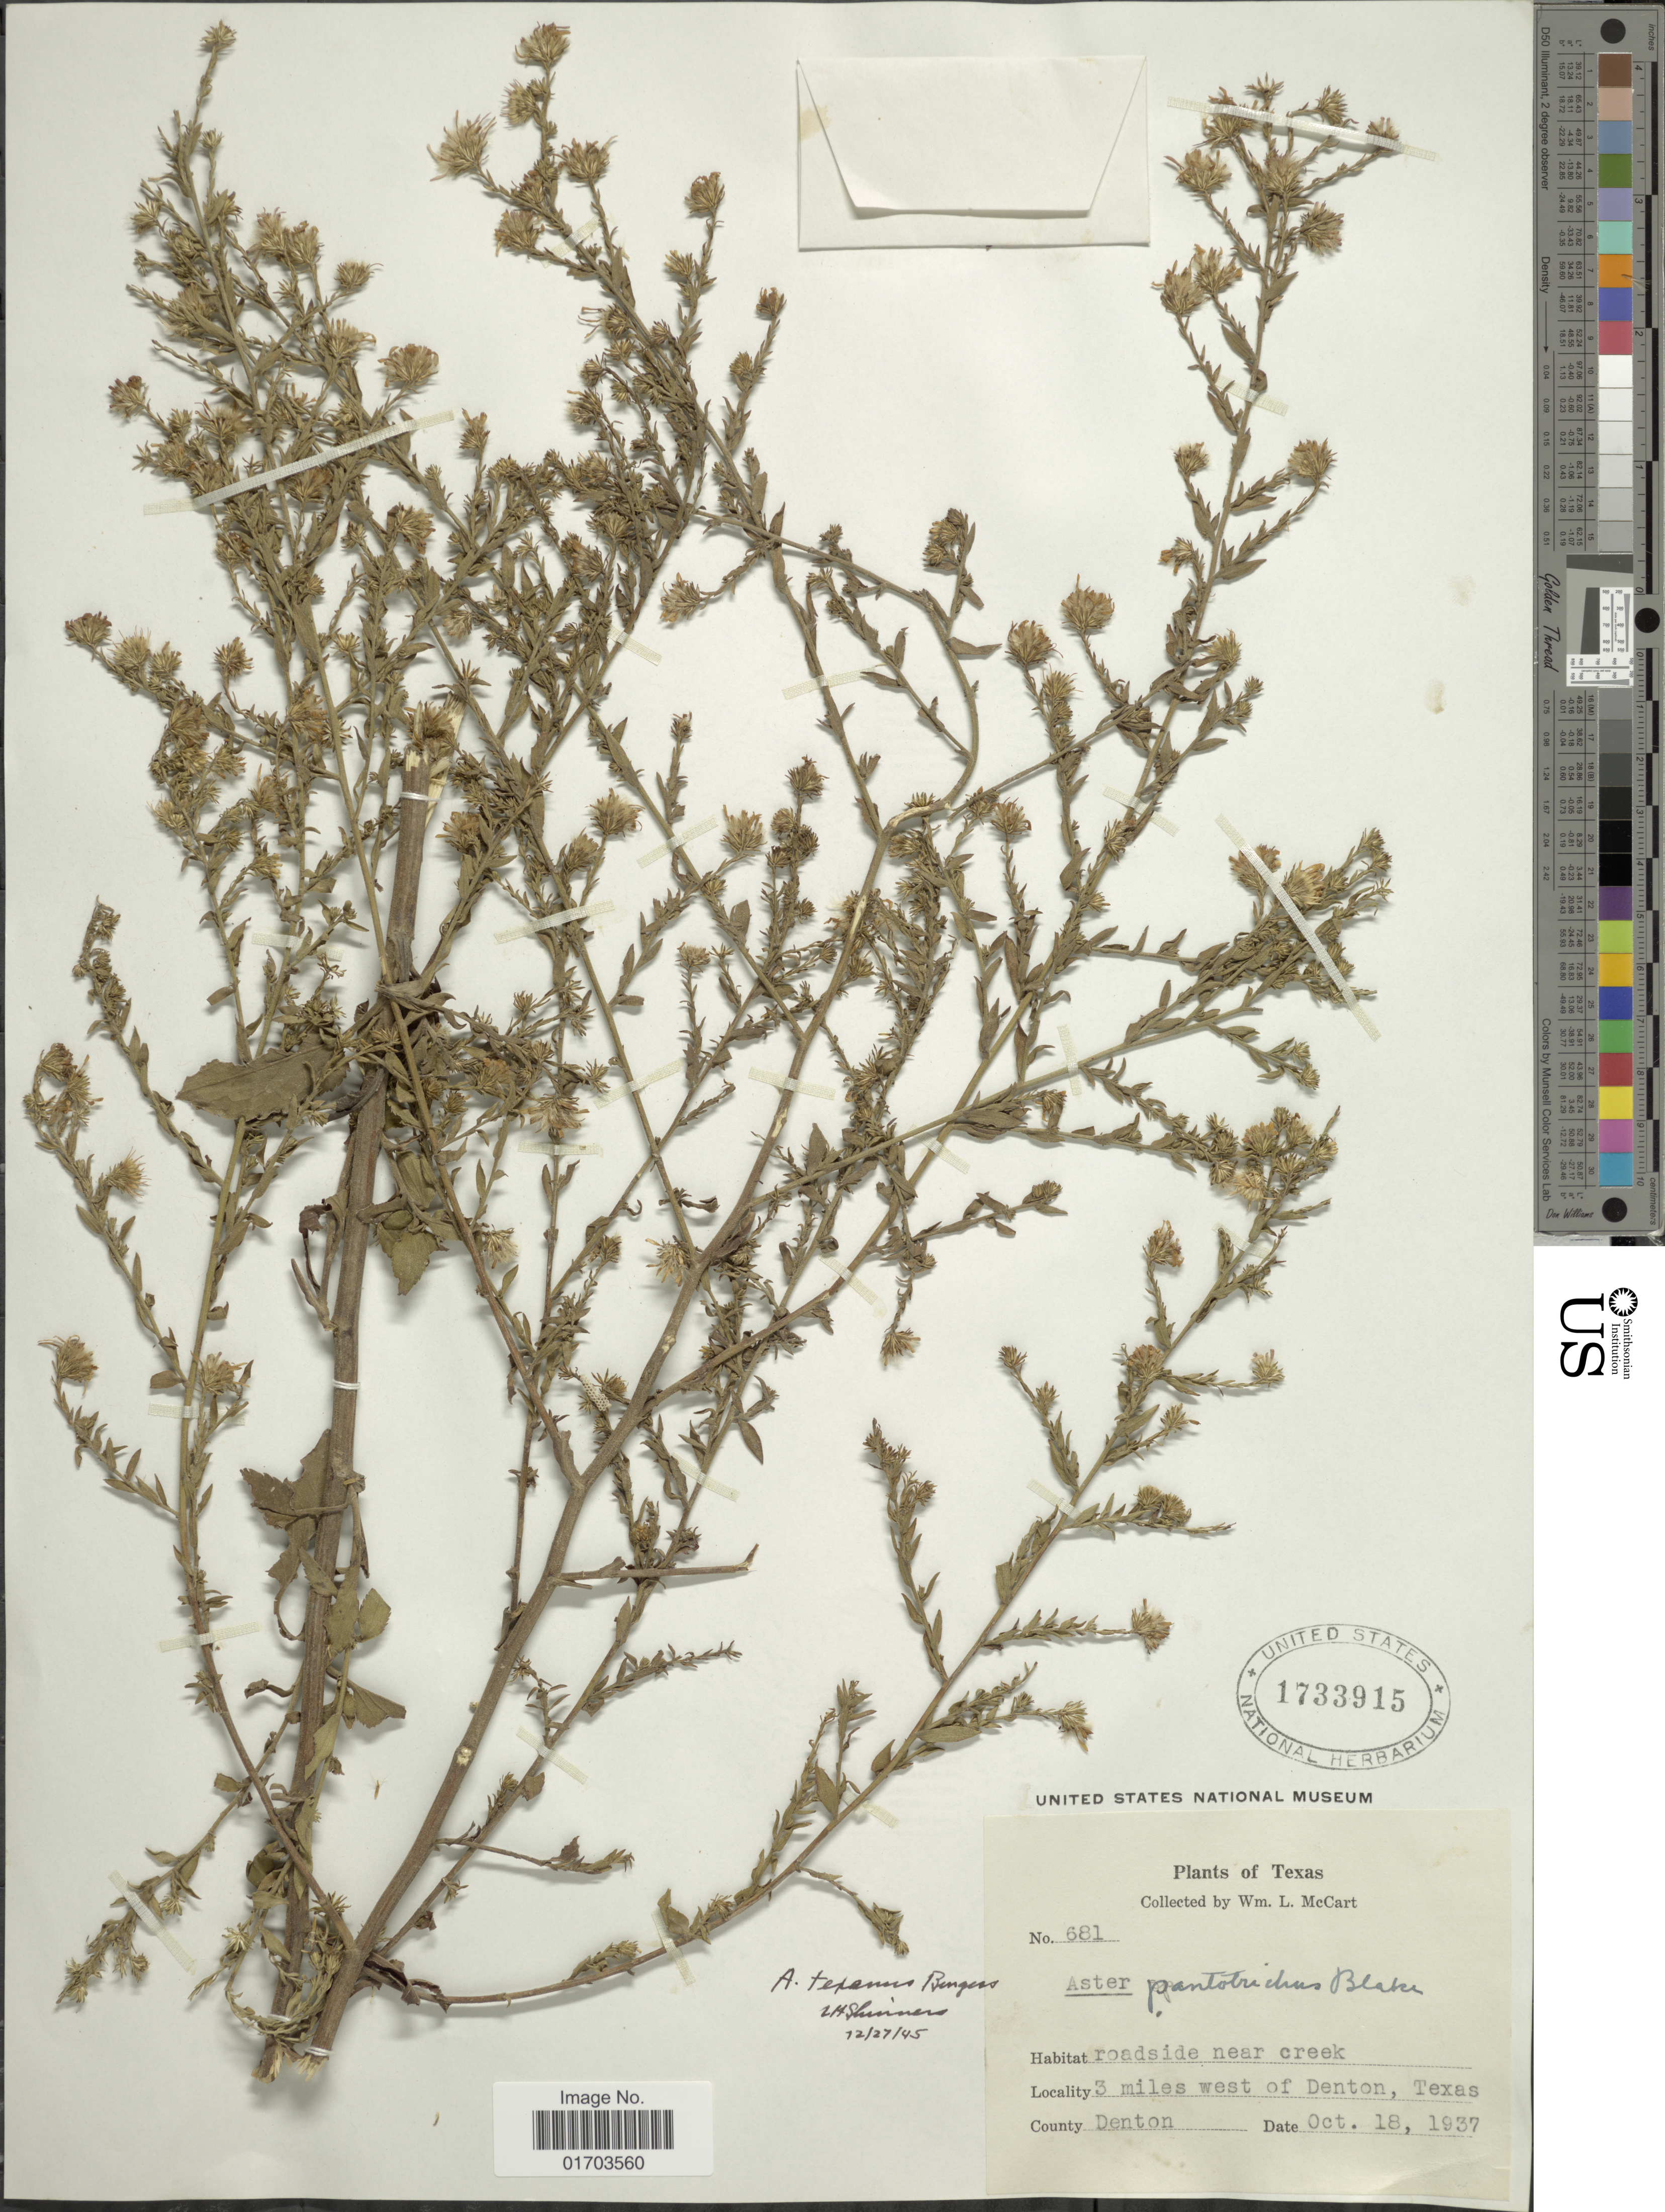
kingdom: Plantae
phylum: Tracheophyta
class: Magnoliopsida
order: Asterales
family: Asteraceae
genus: Symphyotrichum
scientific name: Symphyotrichum texanum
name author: (E.S. Burgess) Semple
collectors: W. McCart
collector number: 681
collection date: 1937-10-18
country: United States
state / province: Texas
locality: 3 miles west of Denton. County Denton.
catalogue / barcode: US 1733915